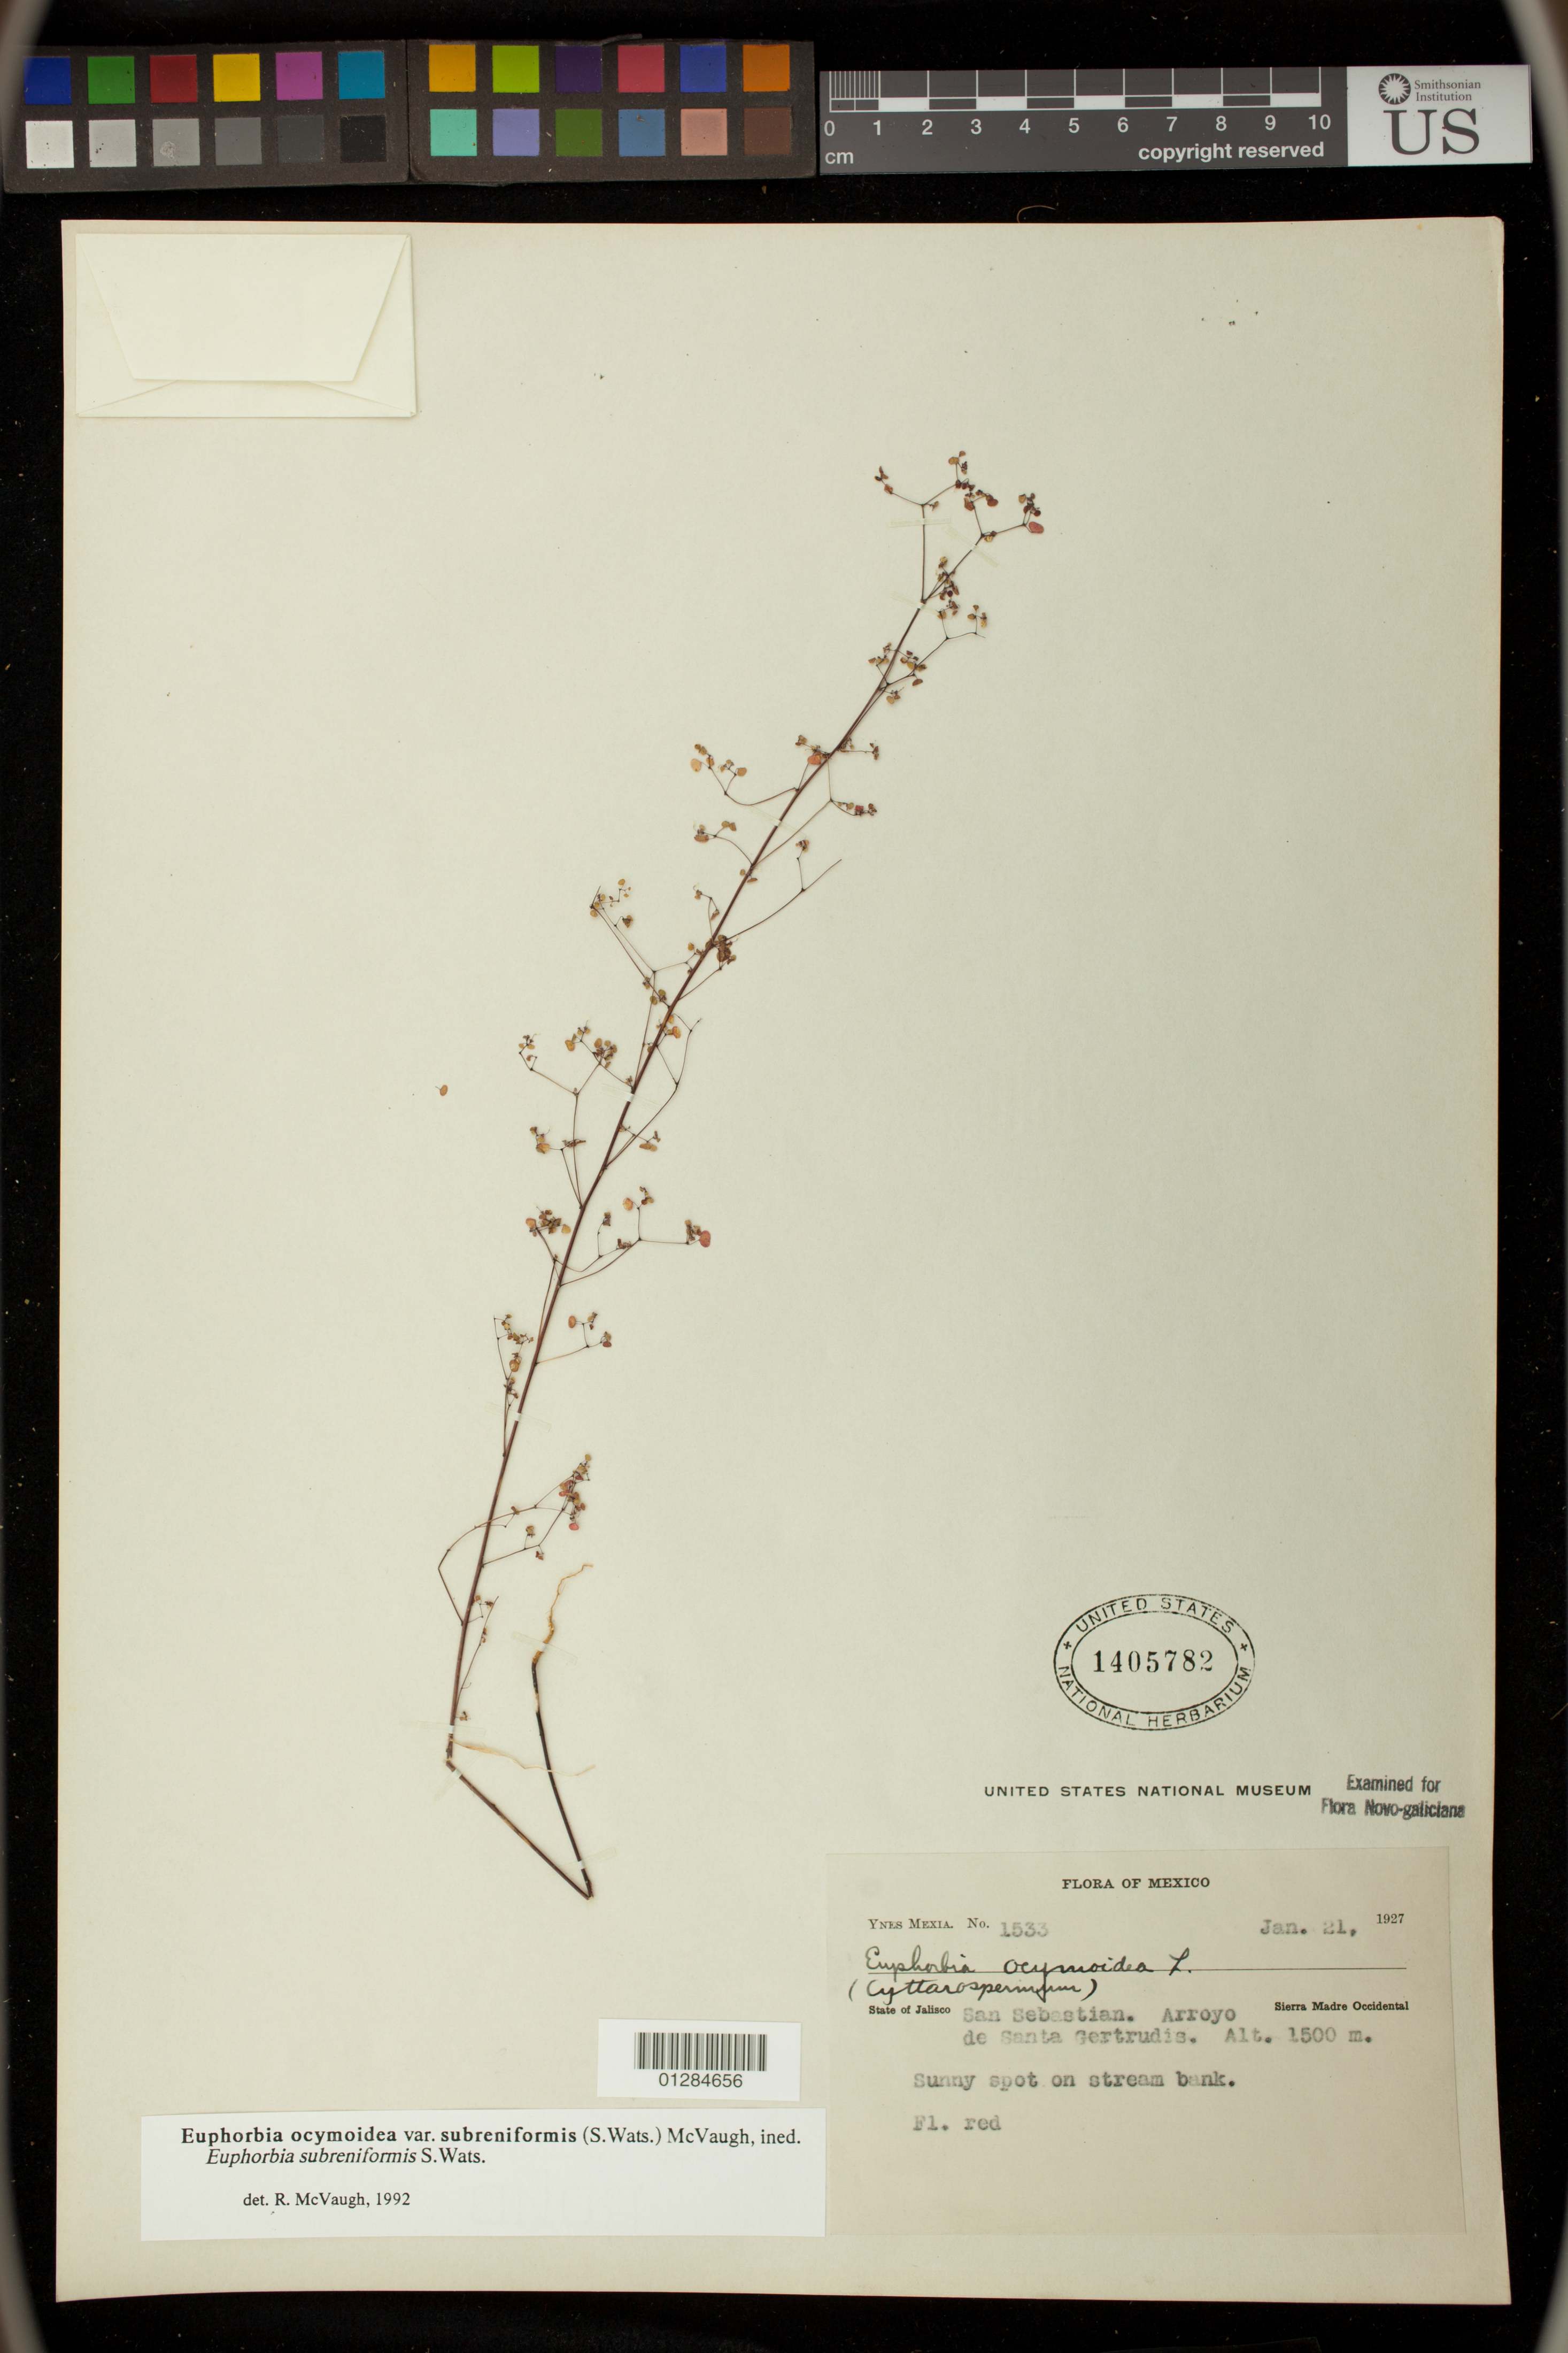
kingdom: Plantae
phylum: Tracheophyta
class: Magnoliopsida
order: Malpighiales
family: Euphorbiaceae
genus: Euphorbia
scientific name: Euphorbia fimbrilligera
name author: Mart.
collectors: M. Ynez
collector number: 1533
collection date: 1927-01-21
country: Mexico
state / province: Jalisco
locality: San Sebastian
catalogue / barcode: US 1405782